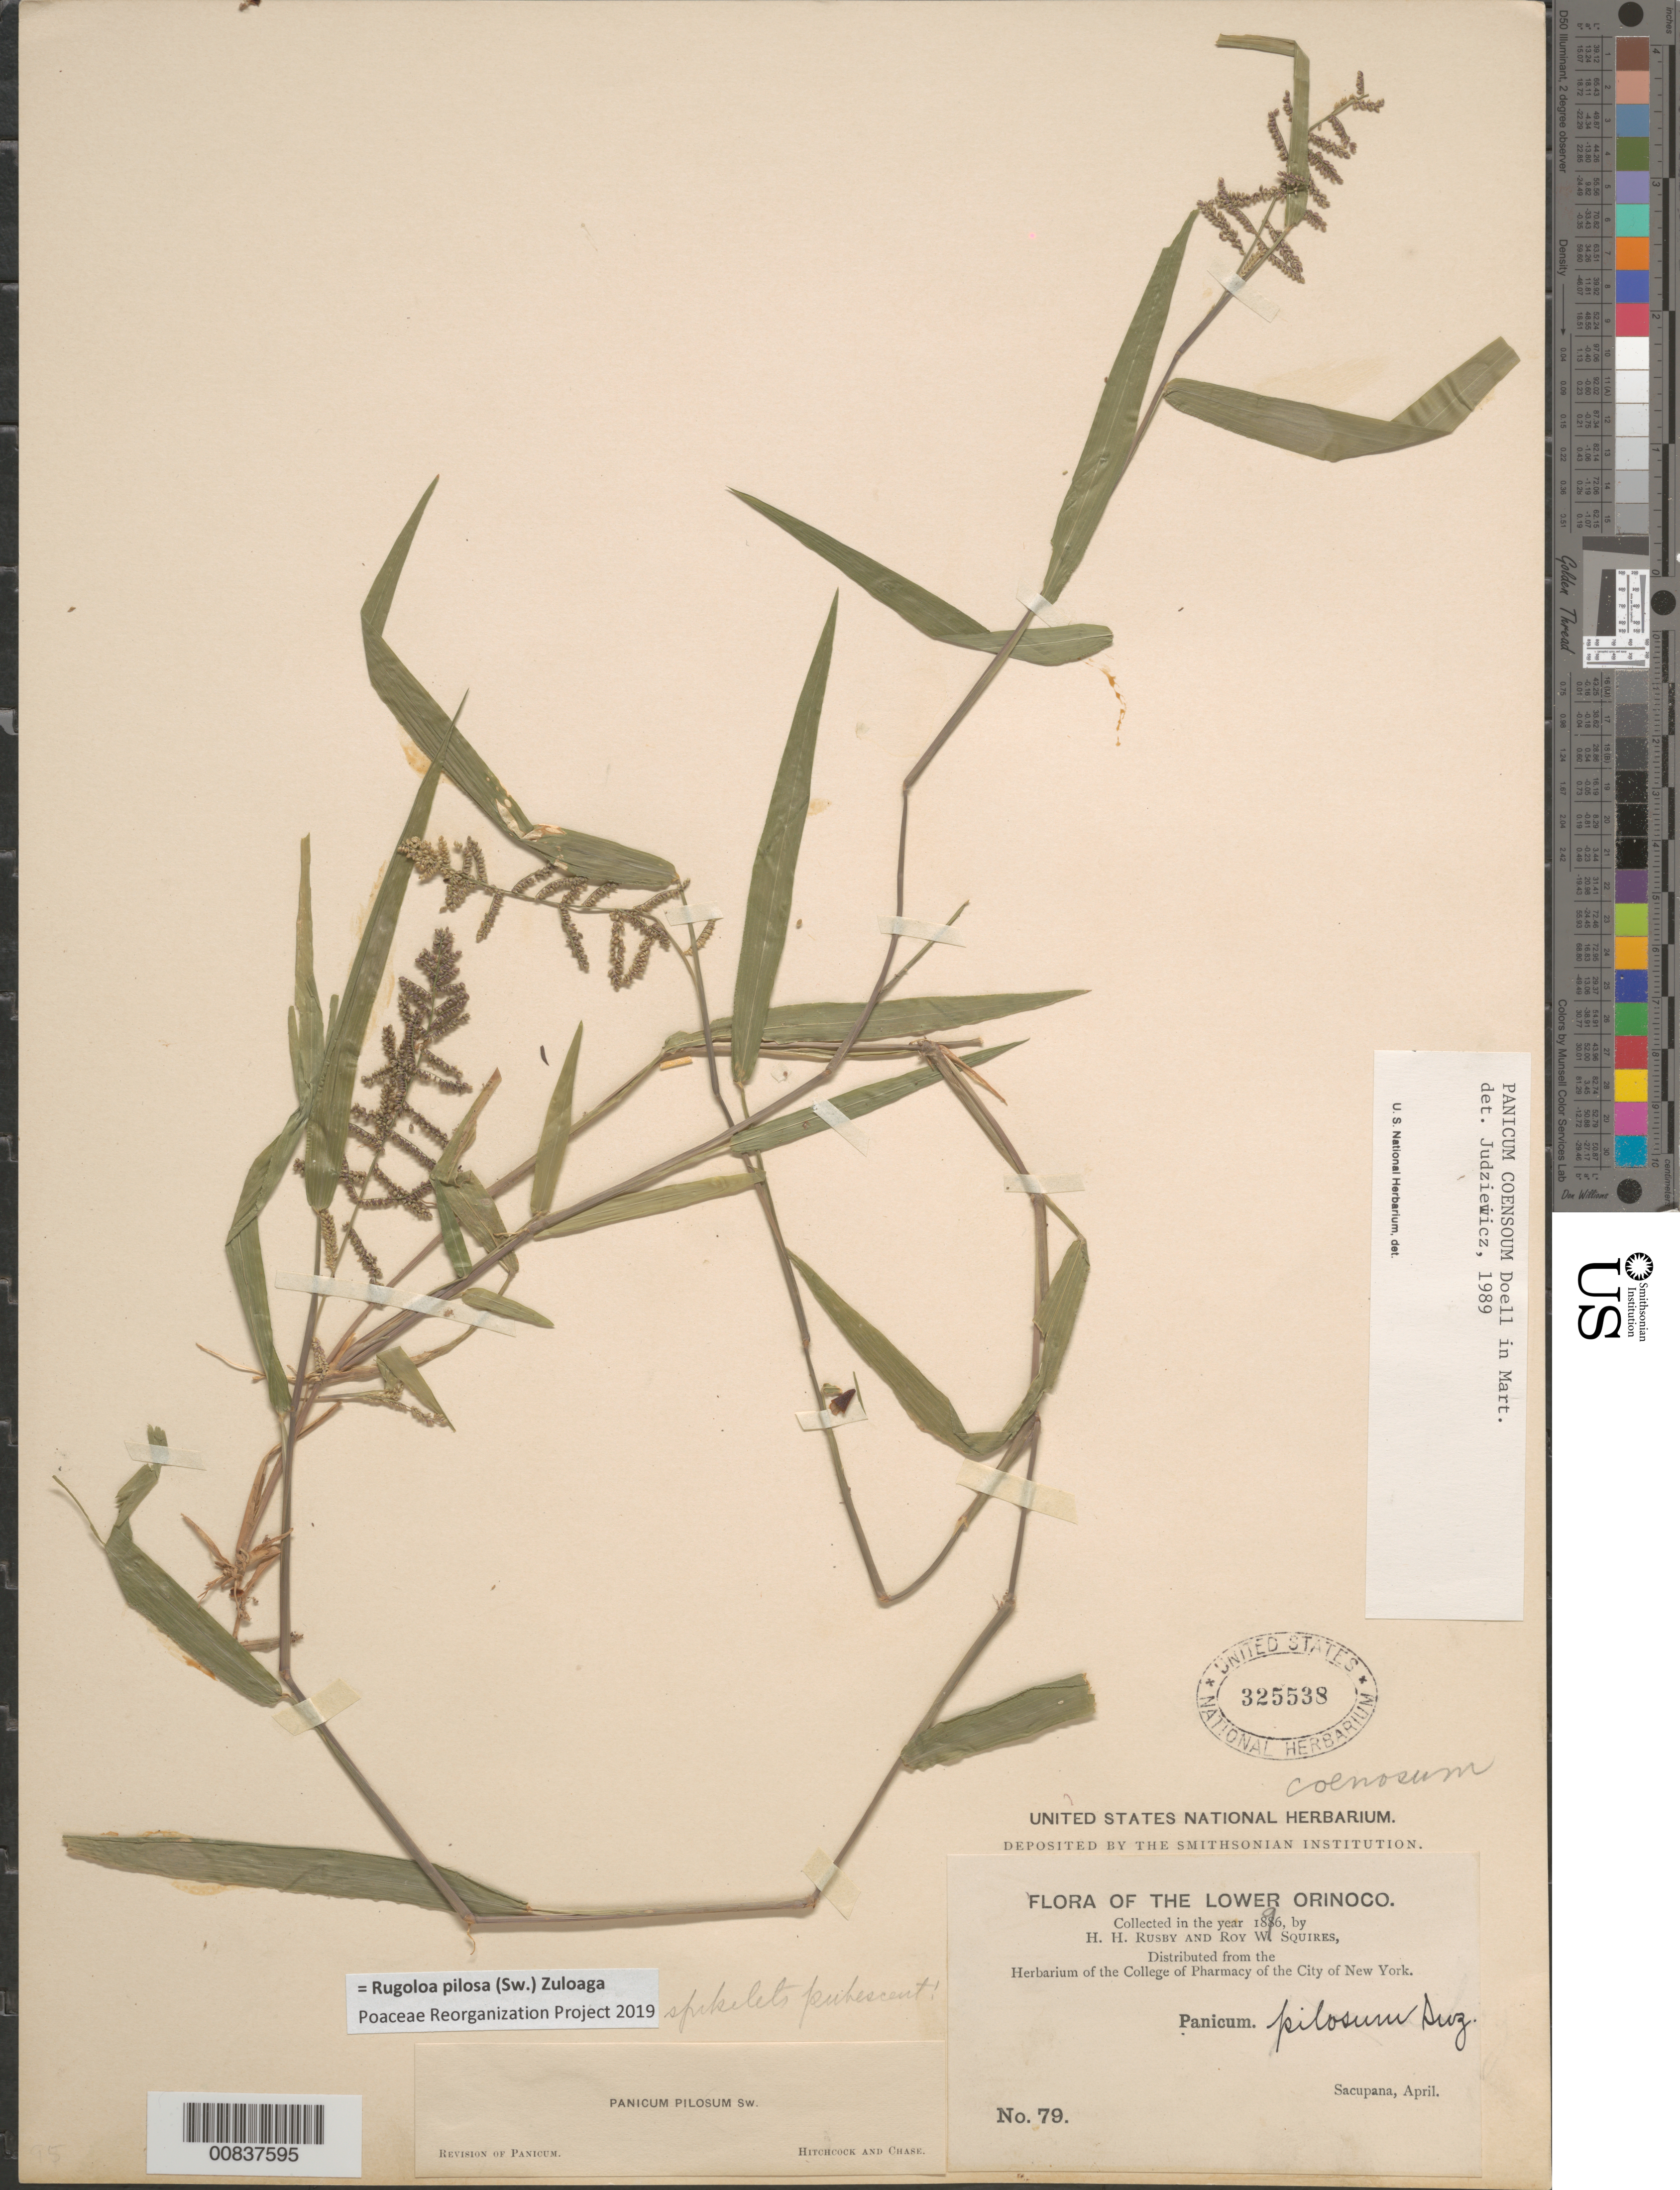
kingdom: Plantae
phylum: Tracheophyta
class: Liliopsida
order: Poales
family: Poaceae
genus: Panicum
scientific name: Panicum coenosum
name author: Döll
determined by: Judziewicz, E. J.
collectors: H. H. Rusby & R. Squires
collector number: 79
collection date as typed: April 1896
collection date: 1896-04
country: Venezuela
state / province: Delta Amacuro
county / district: Antonio Díaz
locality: Lower Orinoco, Sacupana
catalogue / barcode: US 325538